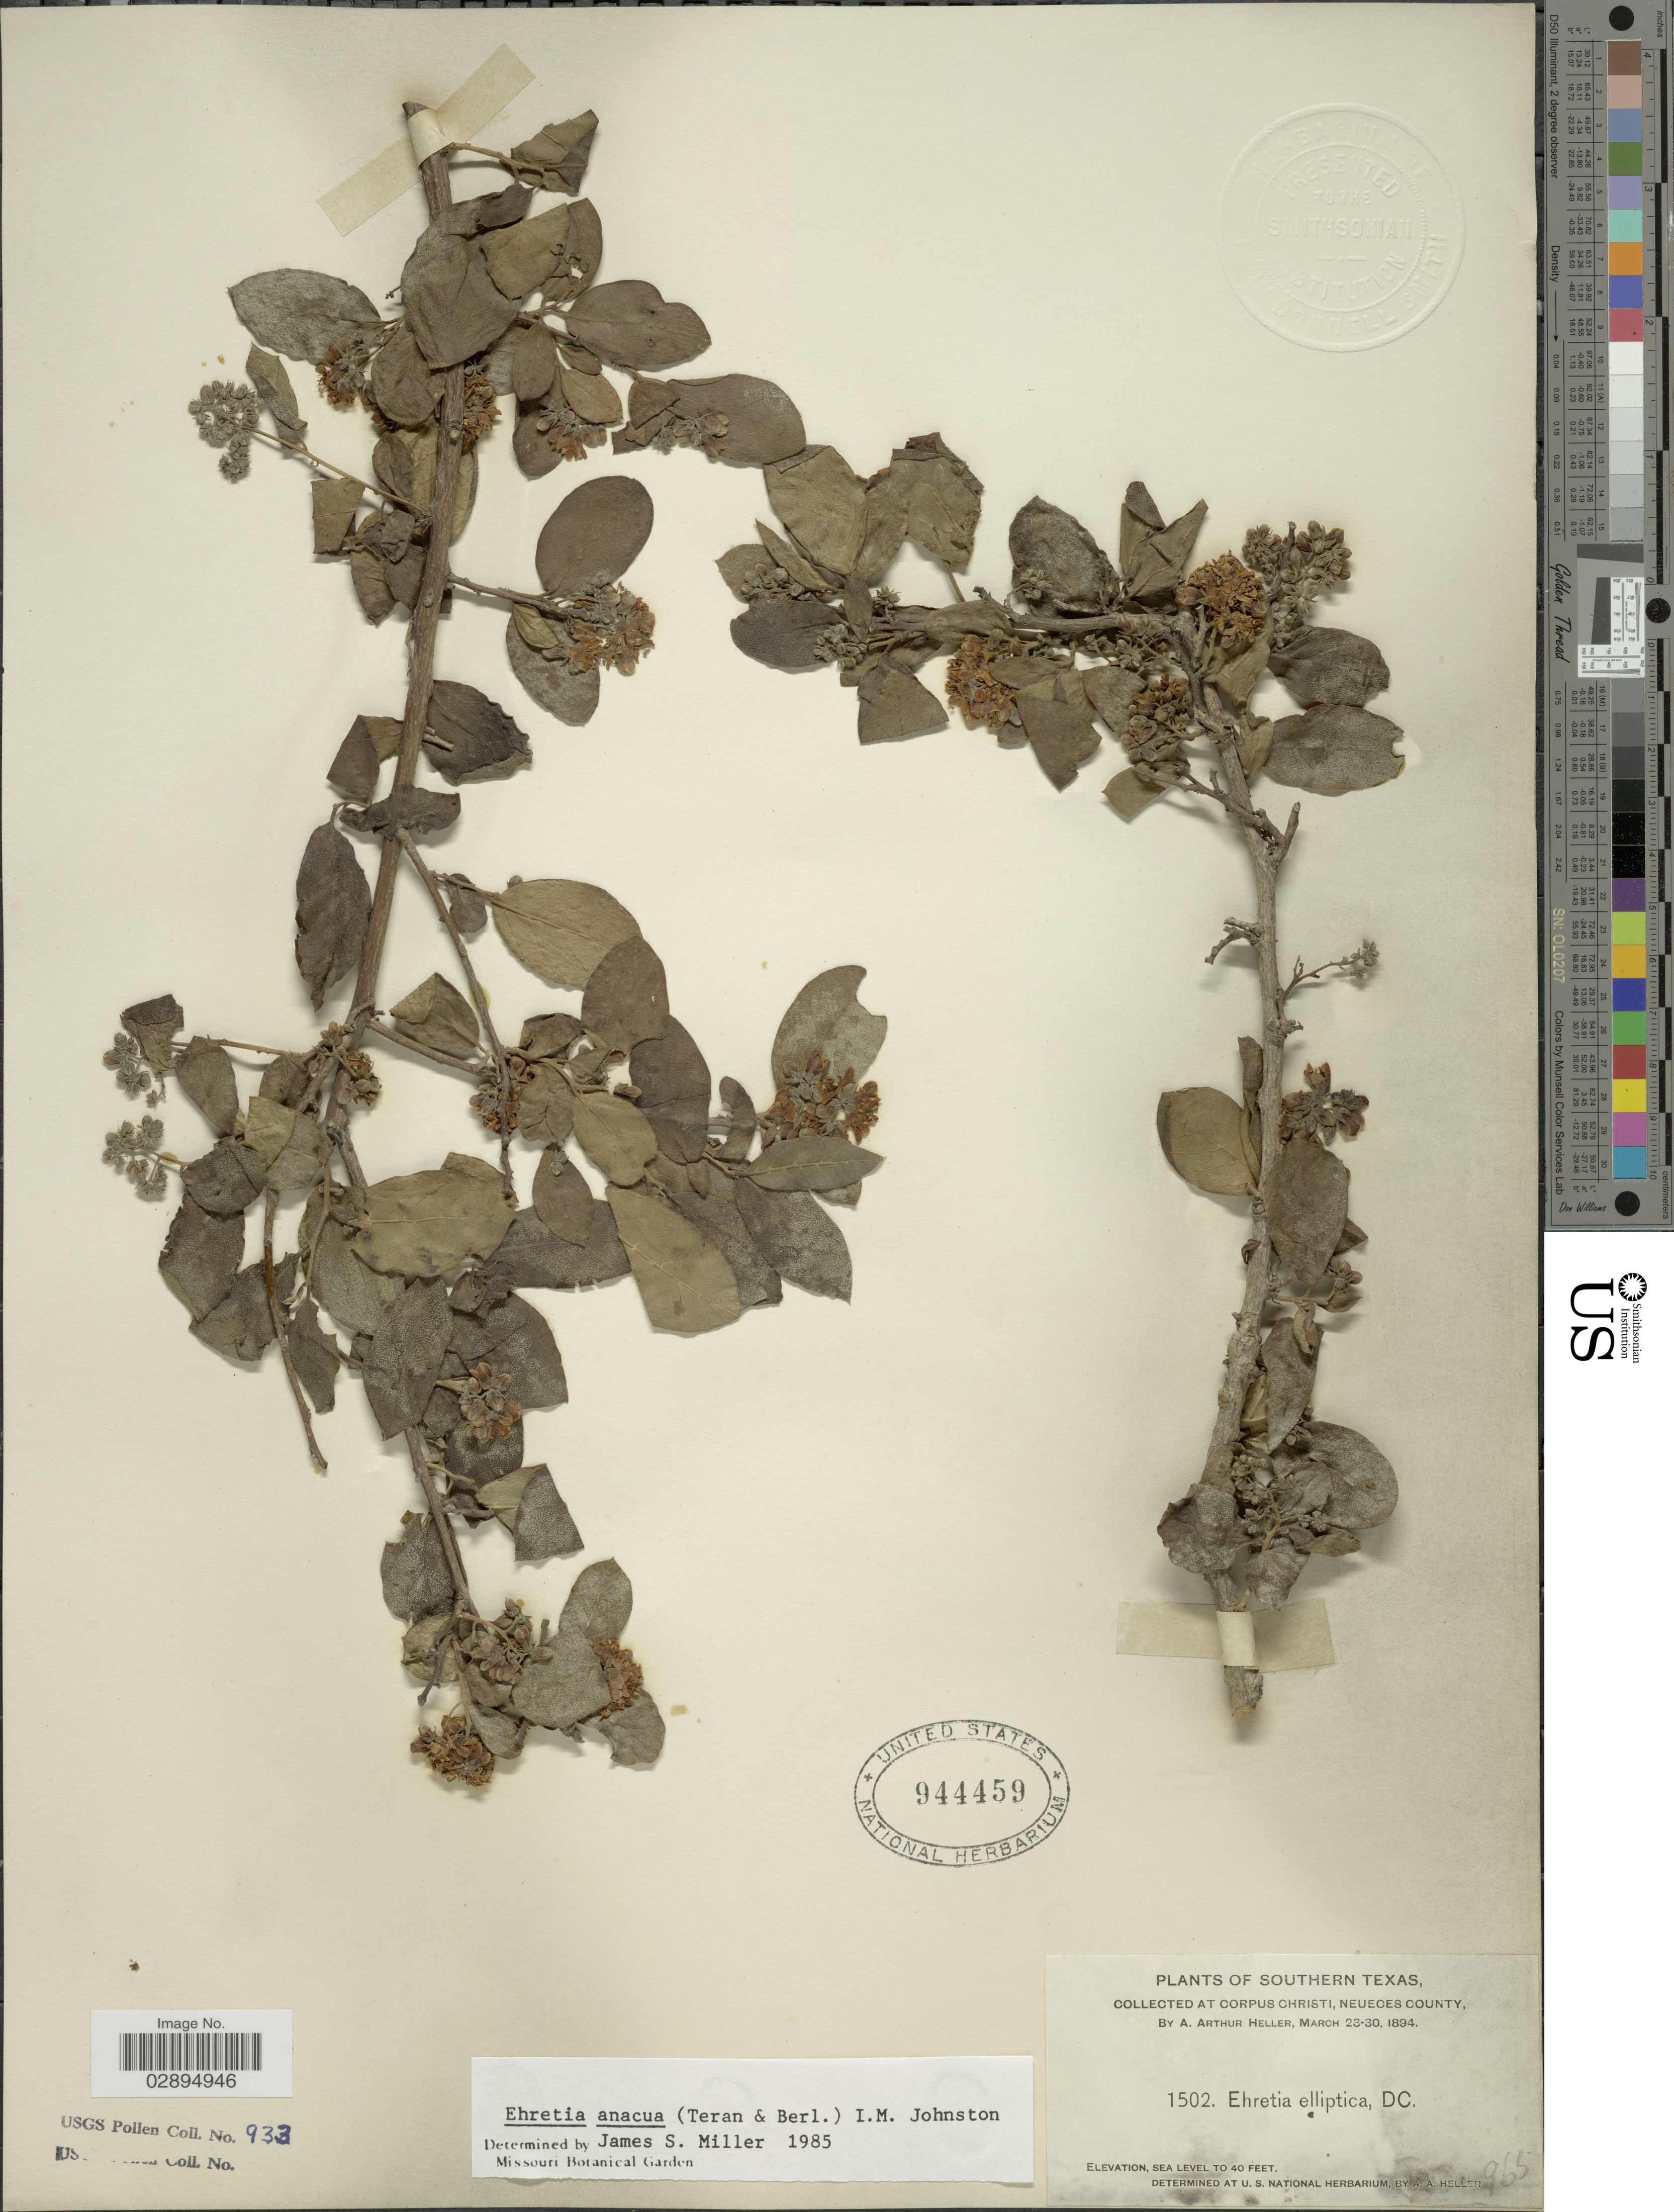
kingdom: Plantae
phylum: Tracheophyta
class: Magnoliopsida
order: Boraginales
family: Ehretiaceae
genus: Ehretia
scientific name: Ehretia anacua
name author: (Terán & Berland.) I.M. Johnst.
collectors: A. A. Heller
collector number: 1502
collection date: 1894-03-23/1894-03-30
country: United States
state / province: Texas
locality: Southern Texas. Corpus Christi, Neueces County.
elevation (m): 0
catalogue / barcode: US 944459